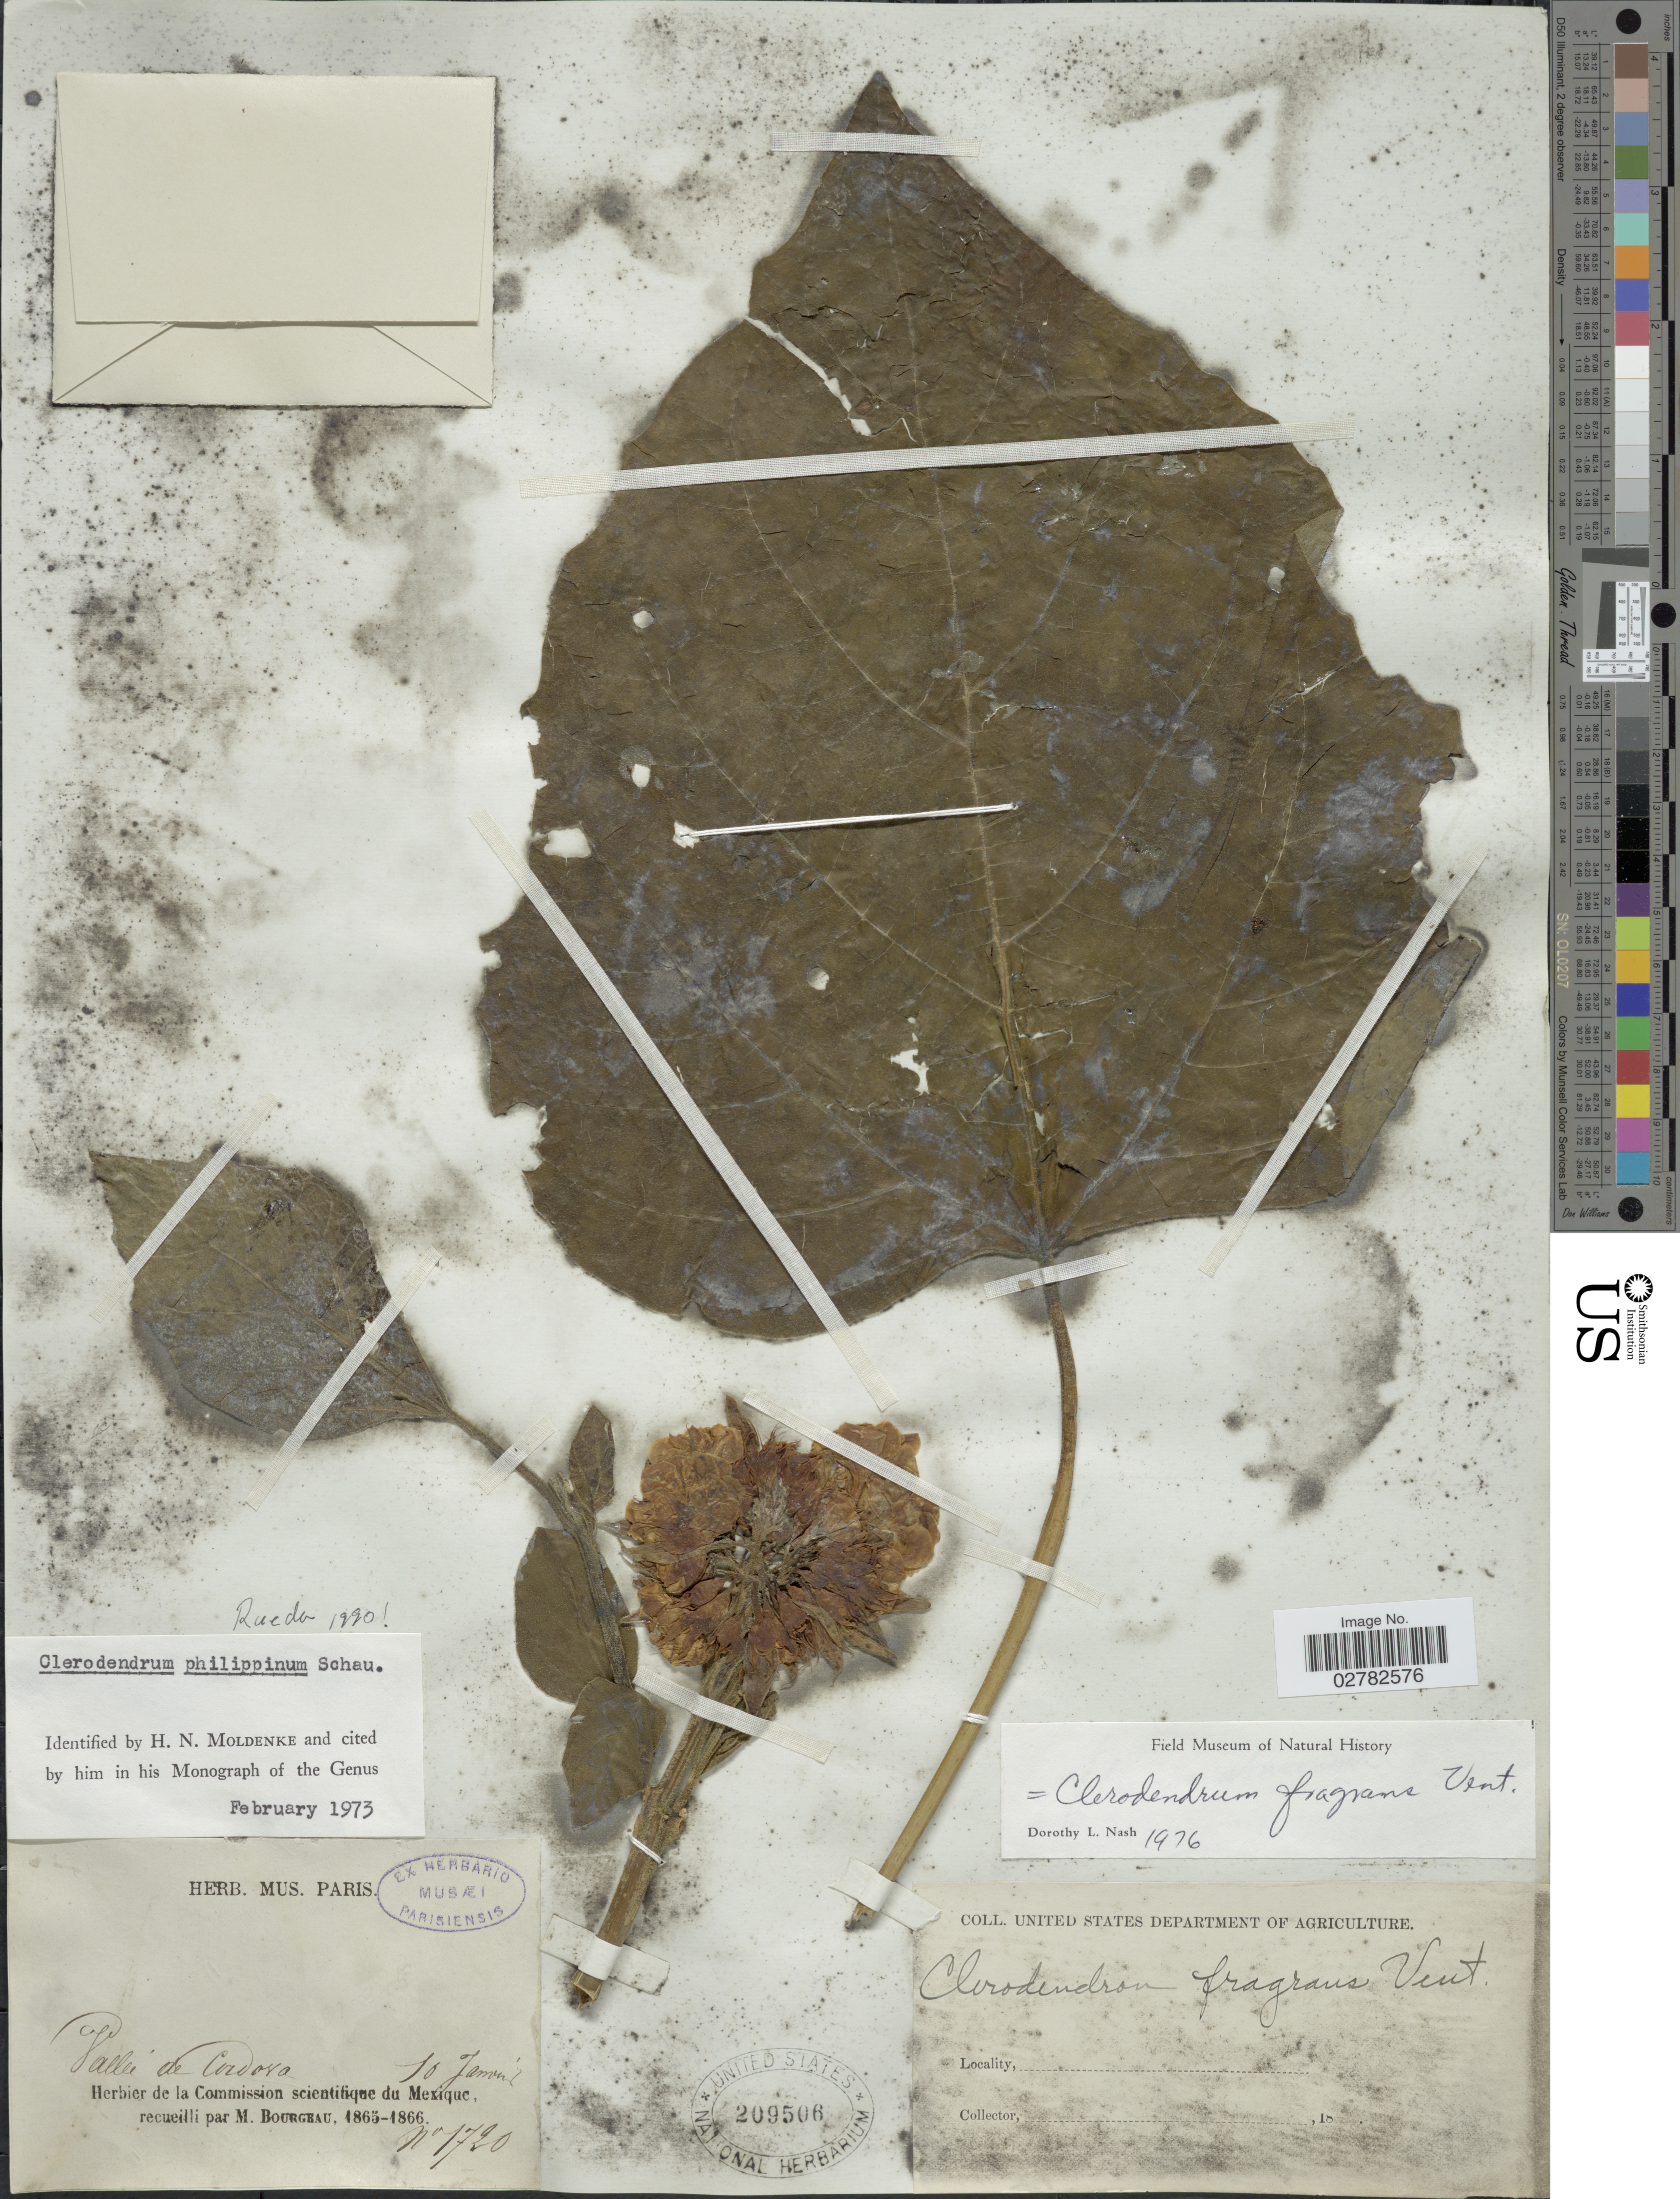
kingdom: Plantae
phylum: Tracheophyta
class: Magnoliopsida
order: Lamiales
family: Lamiaceae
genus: Clerodendrum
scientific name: Clerodendrum philippinense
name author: Elmer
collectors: M. Bourgeau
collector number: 1720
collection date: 1865-01-10/1866-01-10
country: Mexico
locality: Vallée de Cordova.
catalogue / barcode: US 209506